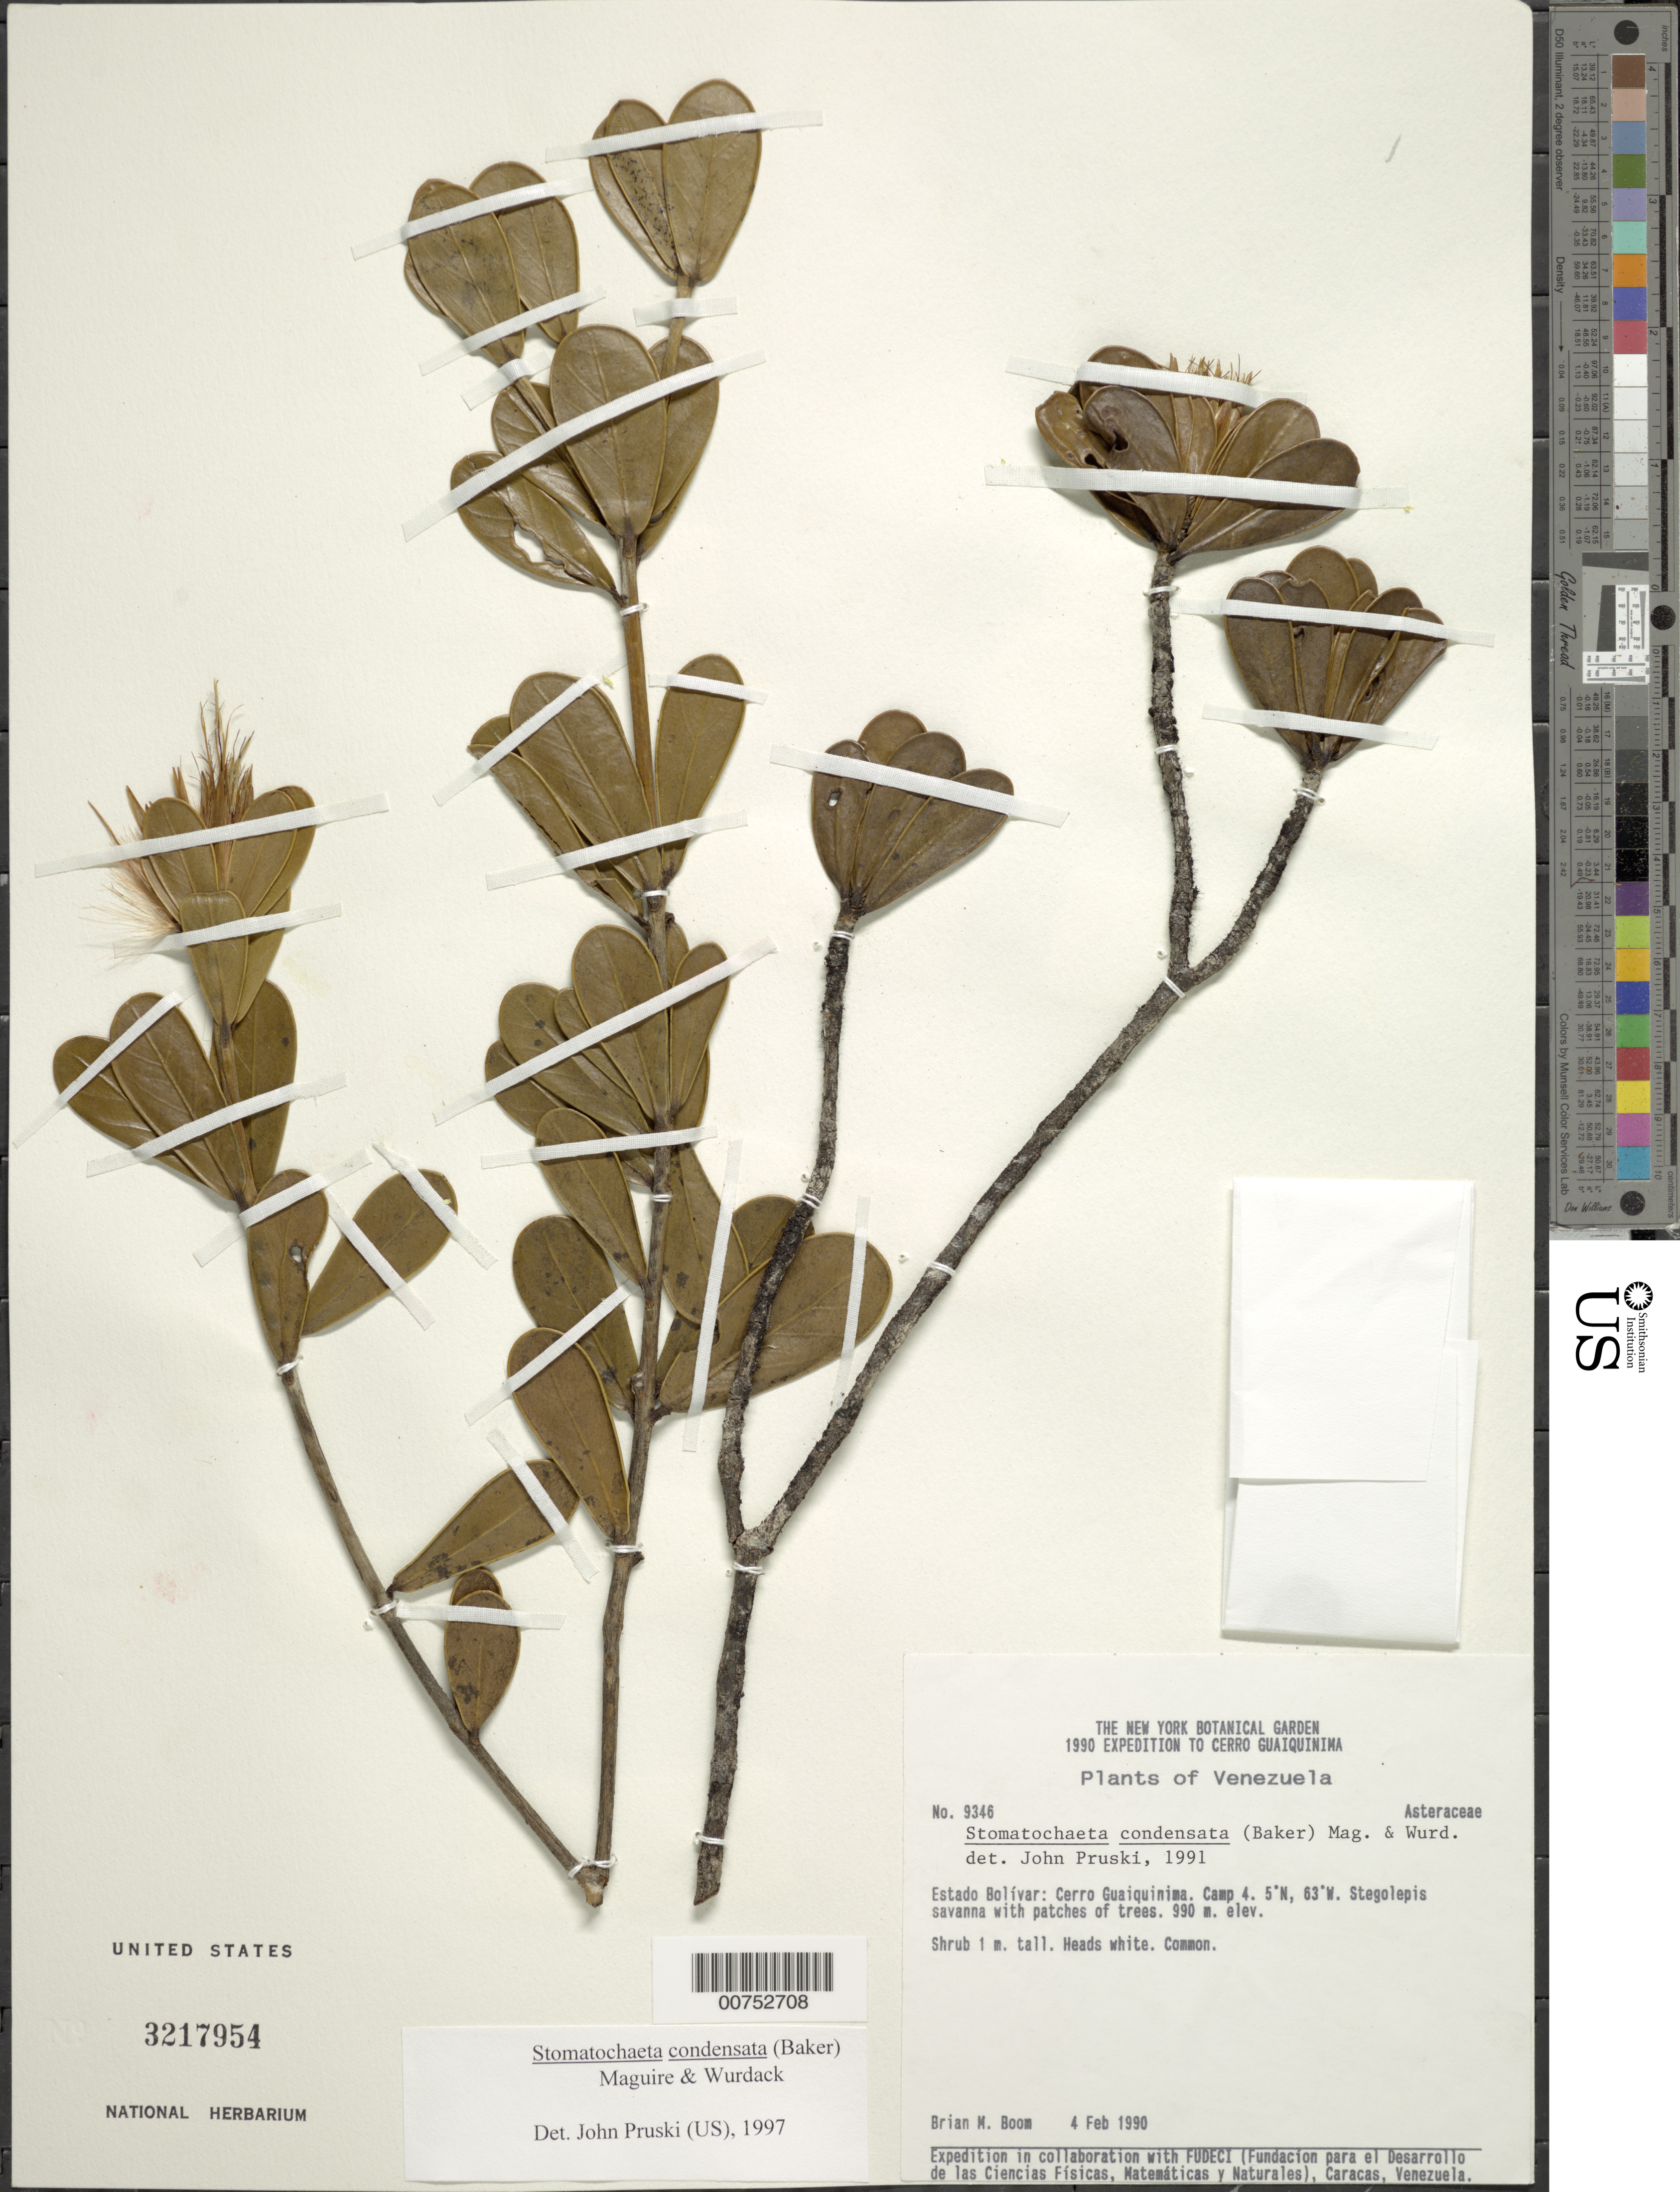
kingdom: Plantae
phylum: Tracheophyta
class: Magnoliopsida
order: Asterales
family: Asteraceae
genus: Stomatochaeta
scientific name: Stomatochaeta condensata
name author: (Baker) Maguire & Wurdack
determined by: Pruski, J. F.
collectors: B. M. Boom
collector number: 9346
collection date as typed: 4-Feb-90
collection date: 1990-02-04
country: Venezuela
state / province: Bolívar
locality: Cerro Guaiquinima, Camp 4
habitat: Stegolepis savanna with patches of trees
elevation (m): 990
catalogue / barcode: US 3217954